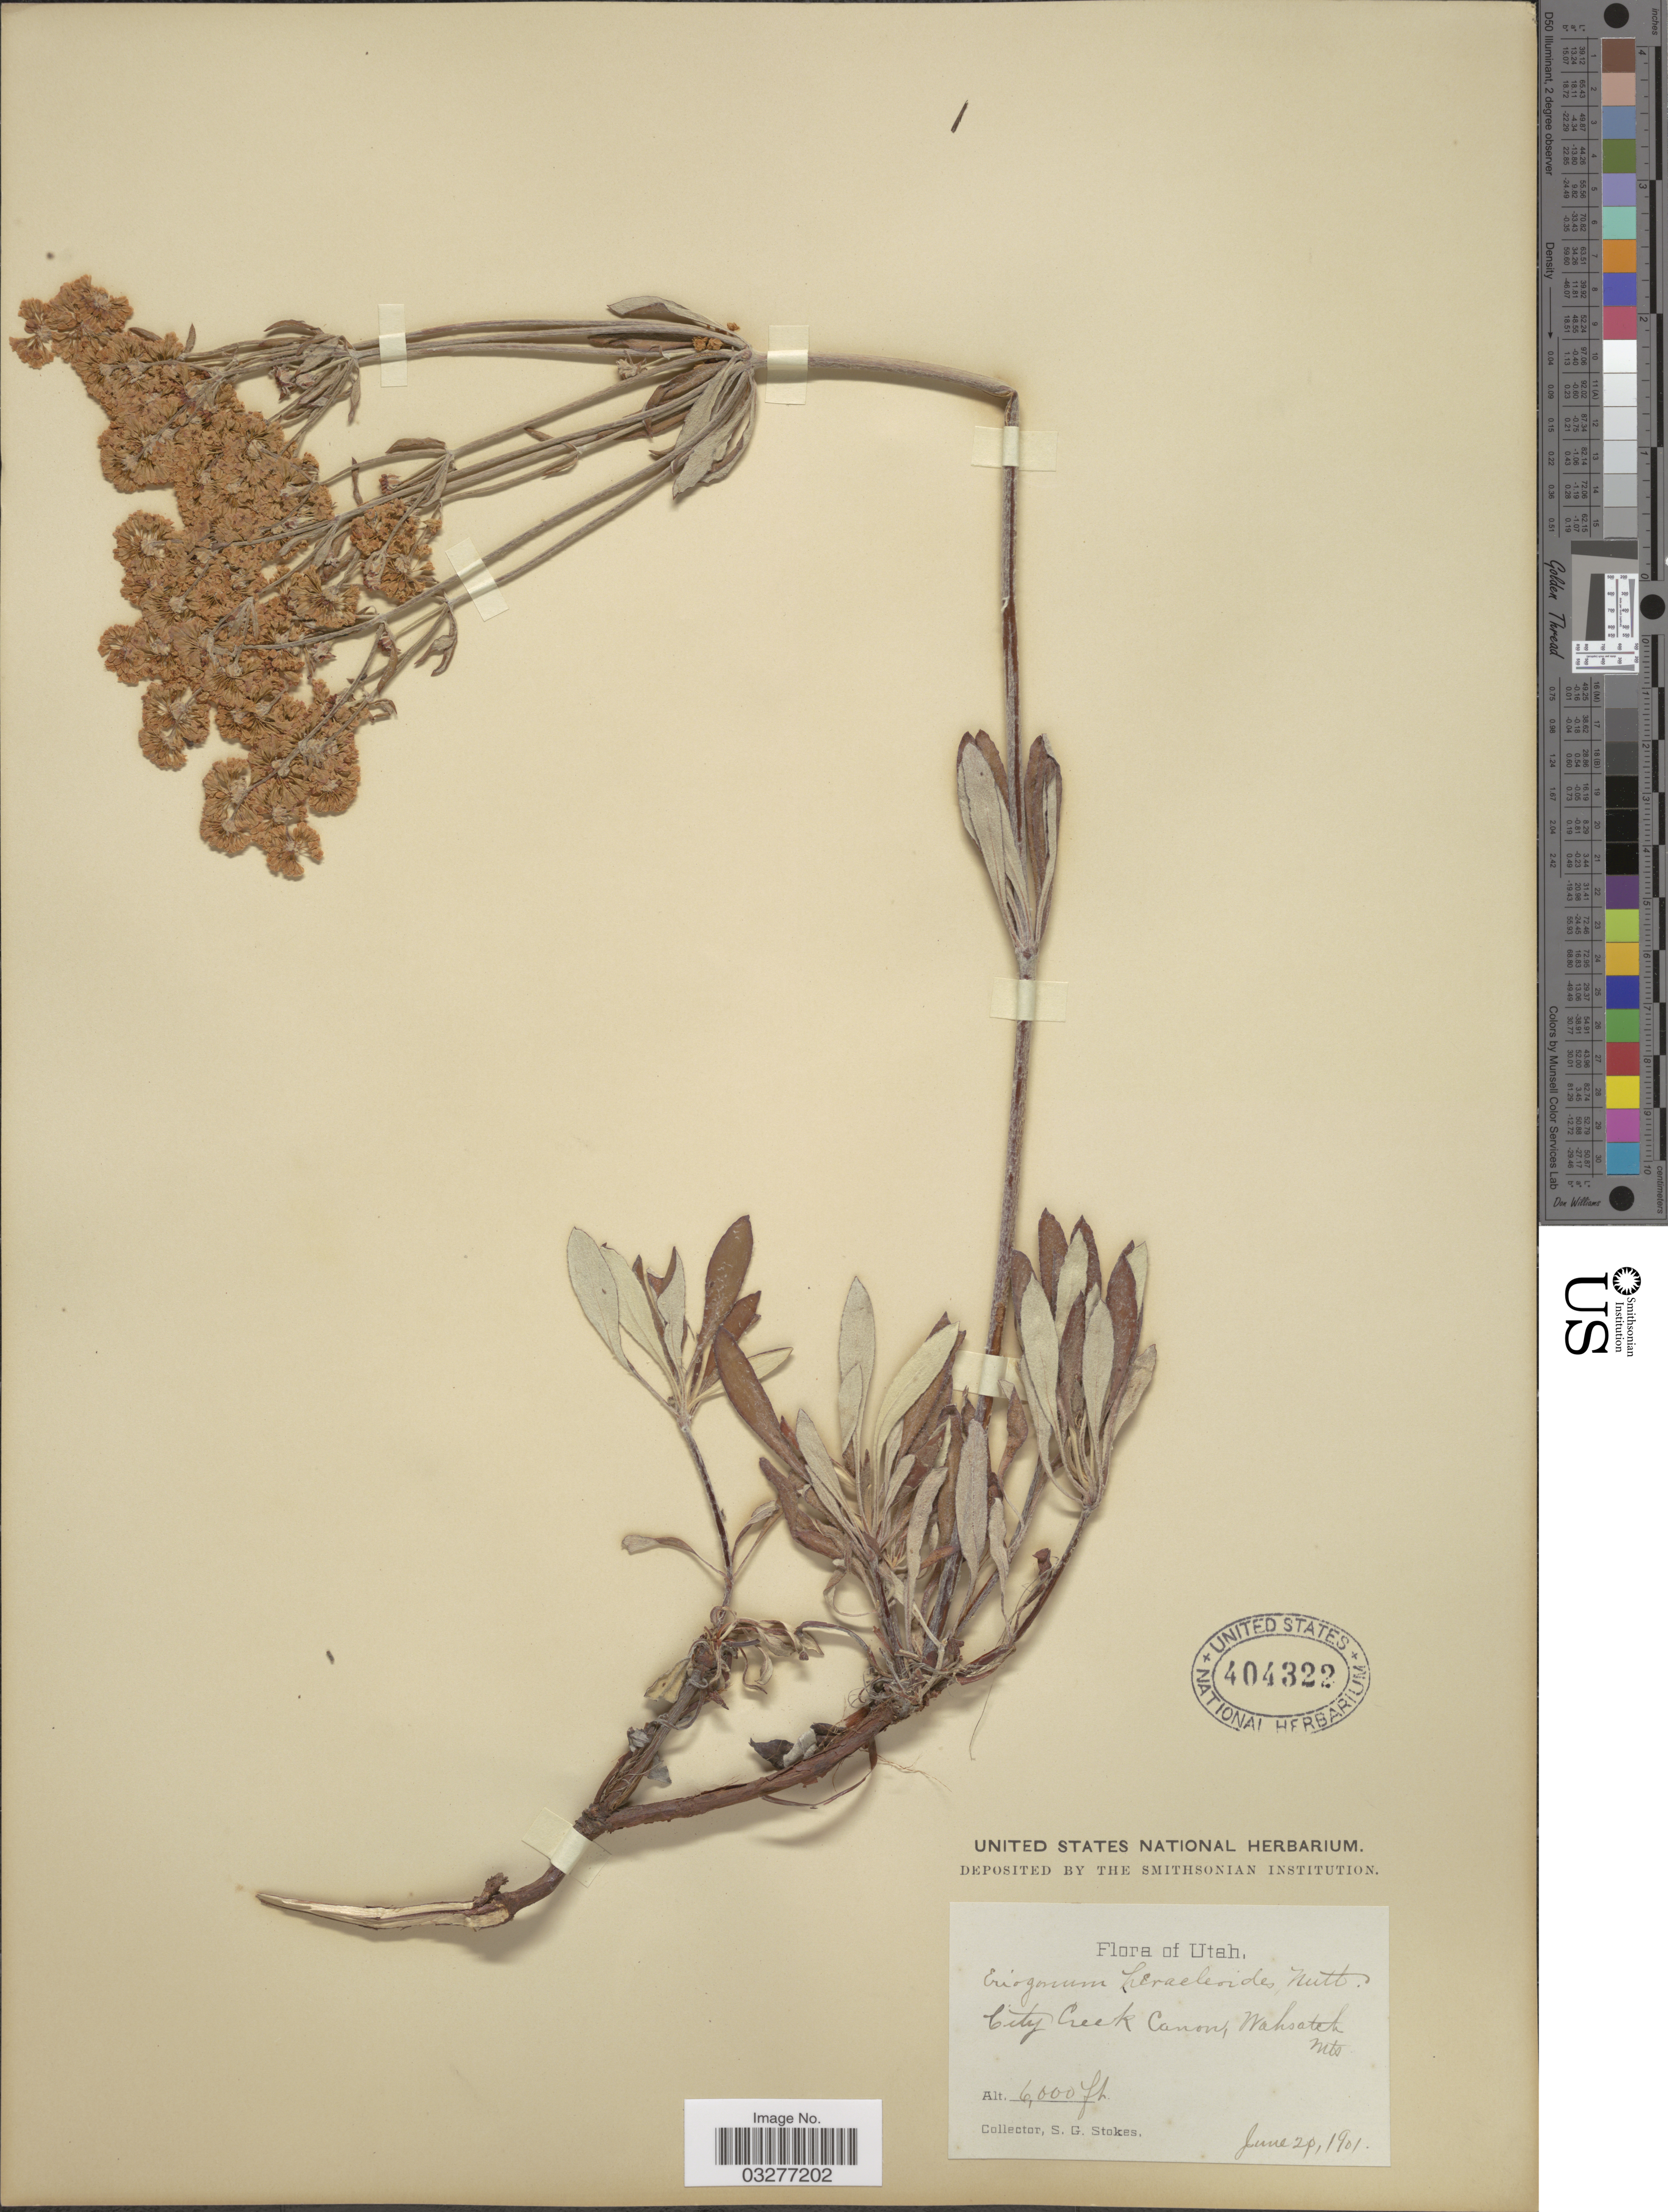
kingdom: Plantae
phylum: Tracheophyta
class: Magnoliopsida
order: Caryophyllales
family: Polygonaceae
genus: Eriogonum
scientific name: Eriogonum heracleoides var. heracleoides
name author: Nutt.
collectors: S. G. Stokes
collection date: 1901-06-20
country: United States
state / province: Utah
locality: City Creek Canon, Wahsatch Mts.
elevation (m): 1829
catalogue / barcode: US 404322